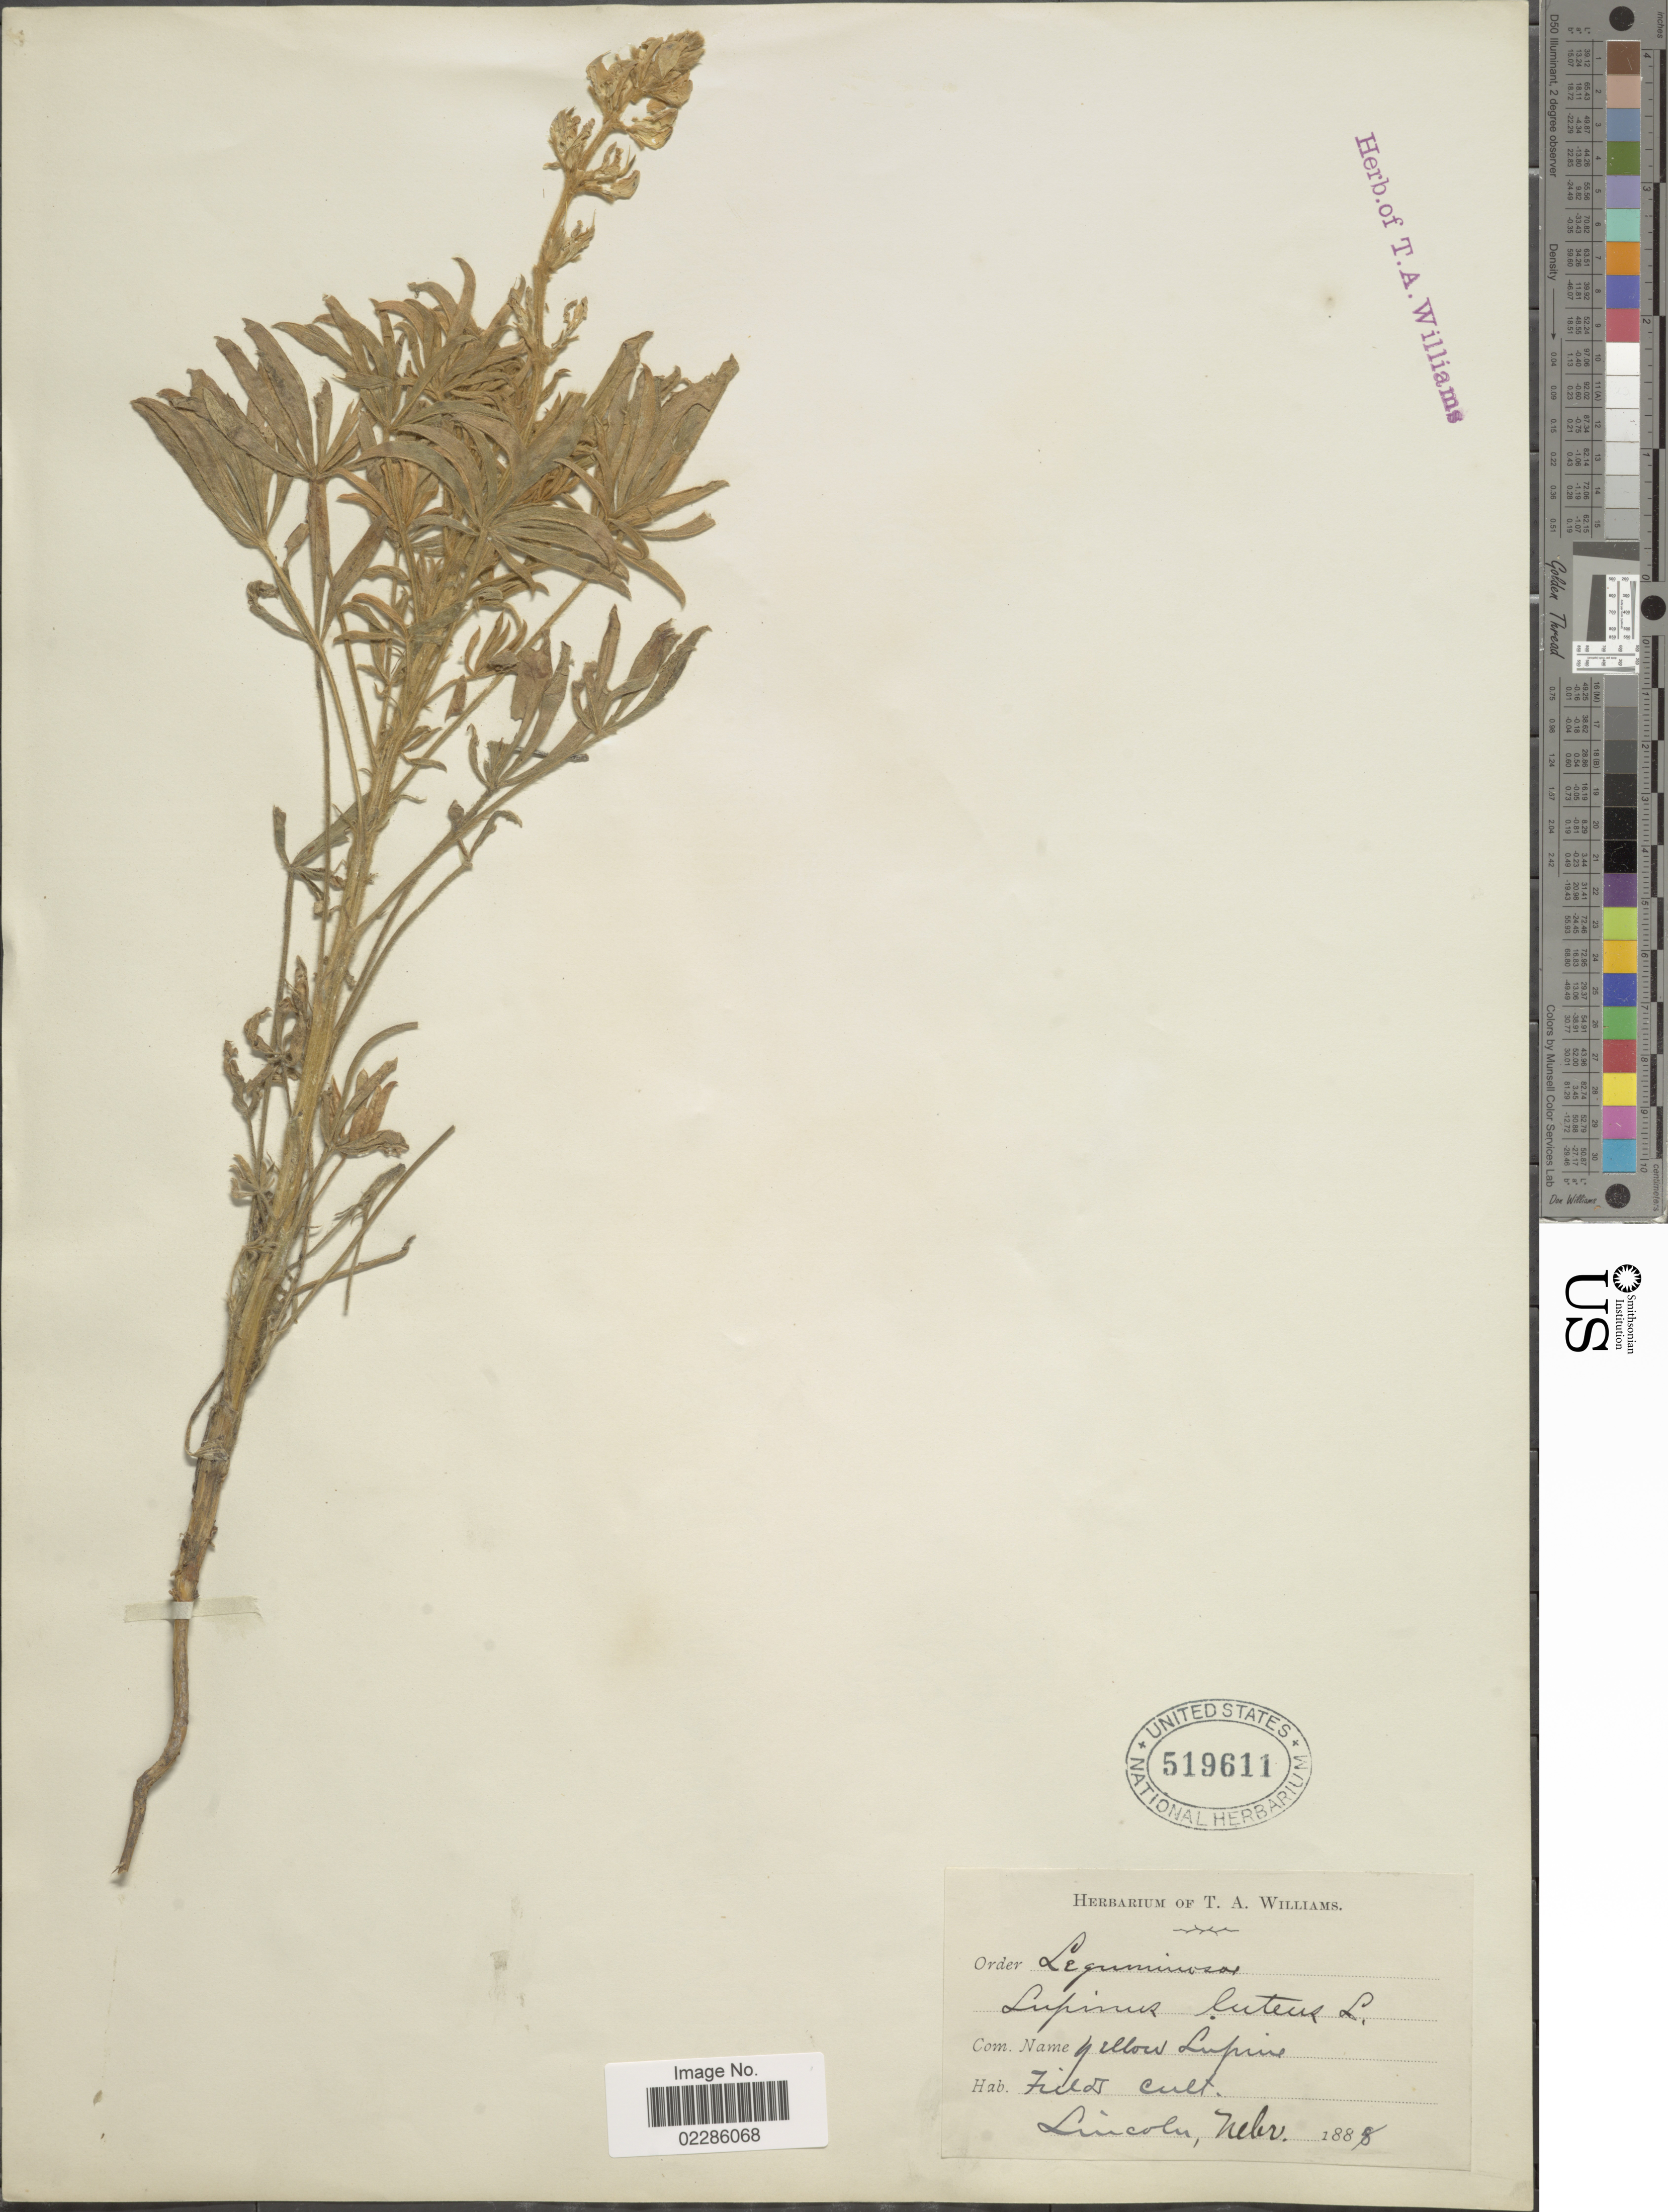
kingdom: Plantae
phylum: Tracheophyta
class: Magnoliopsida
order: Fabales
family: Fabaceae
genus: Lupinus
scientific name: Lupinus luteus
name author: L.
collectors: ex herb. Thos. A. Williams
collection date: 1888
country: United States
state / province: Nebraska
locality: Lincoln, Field cult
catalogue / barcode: US 519611